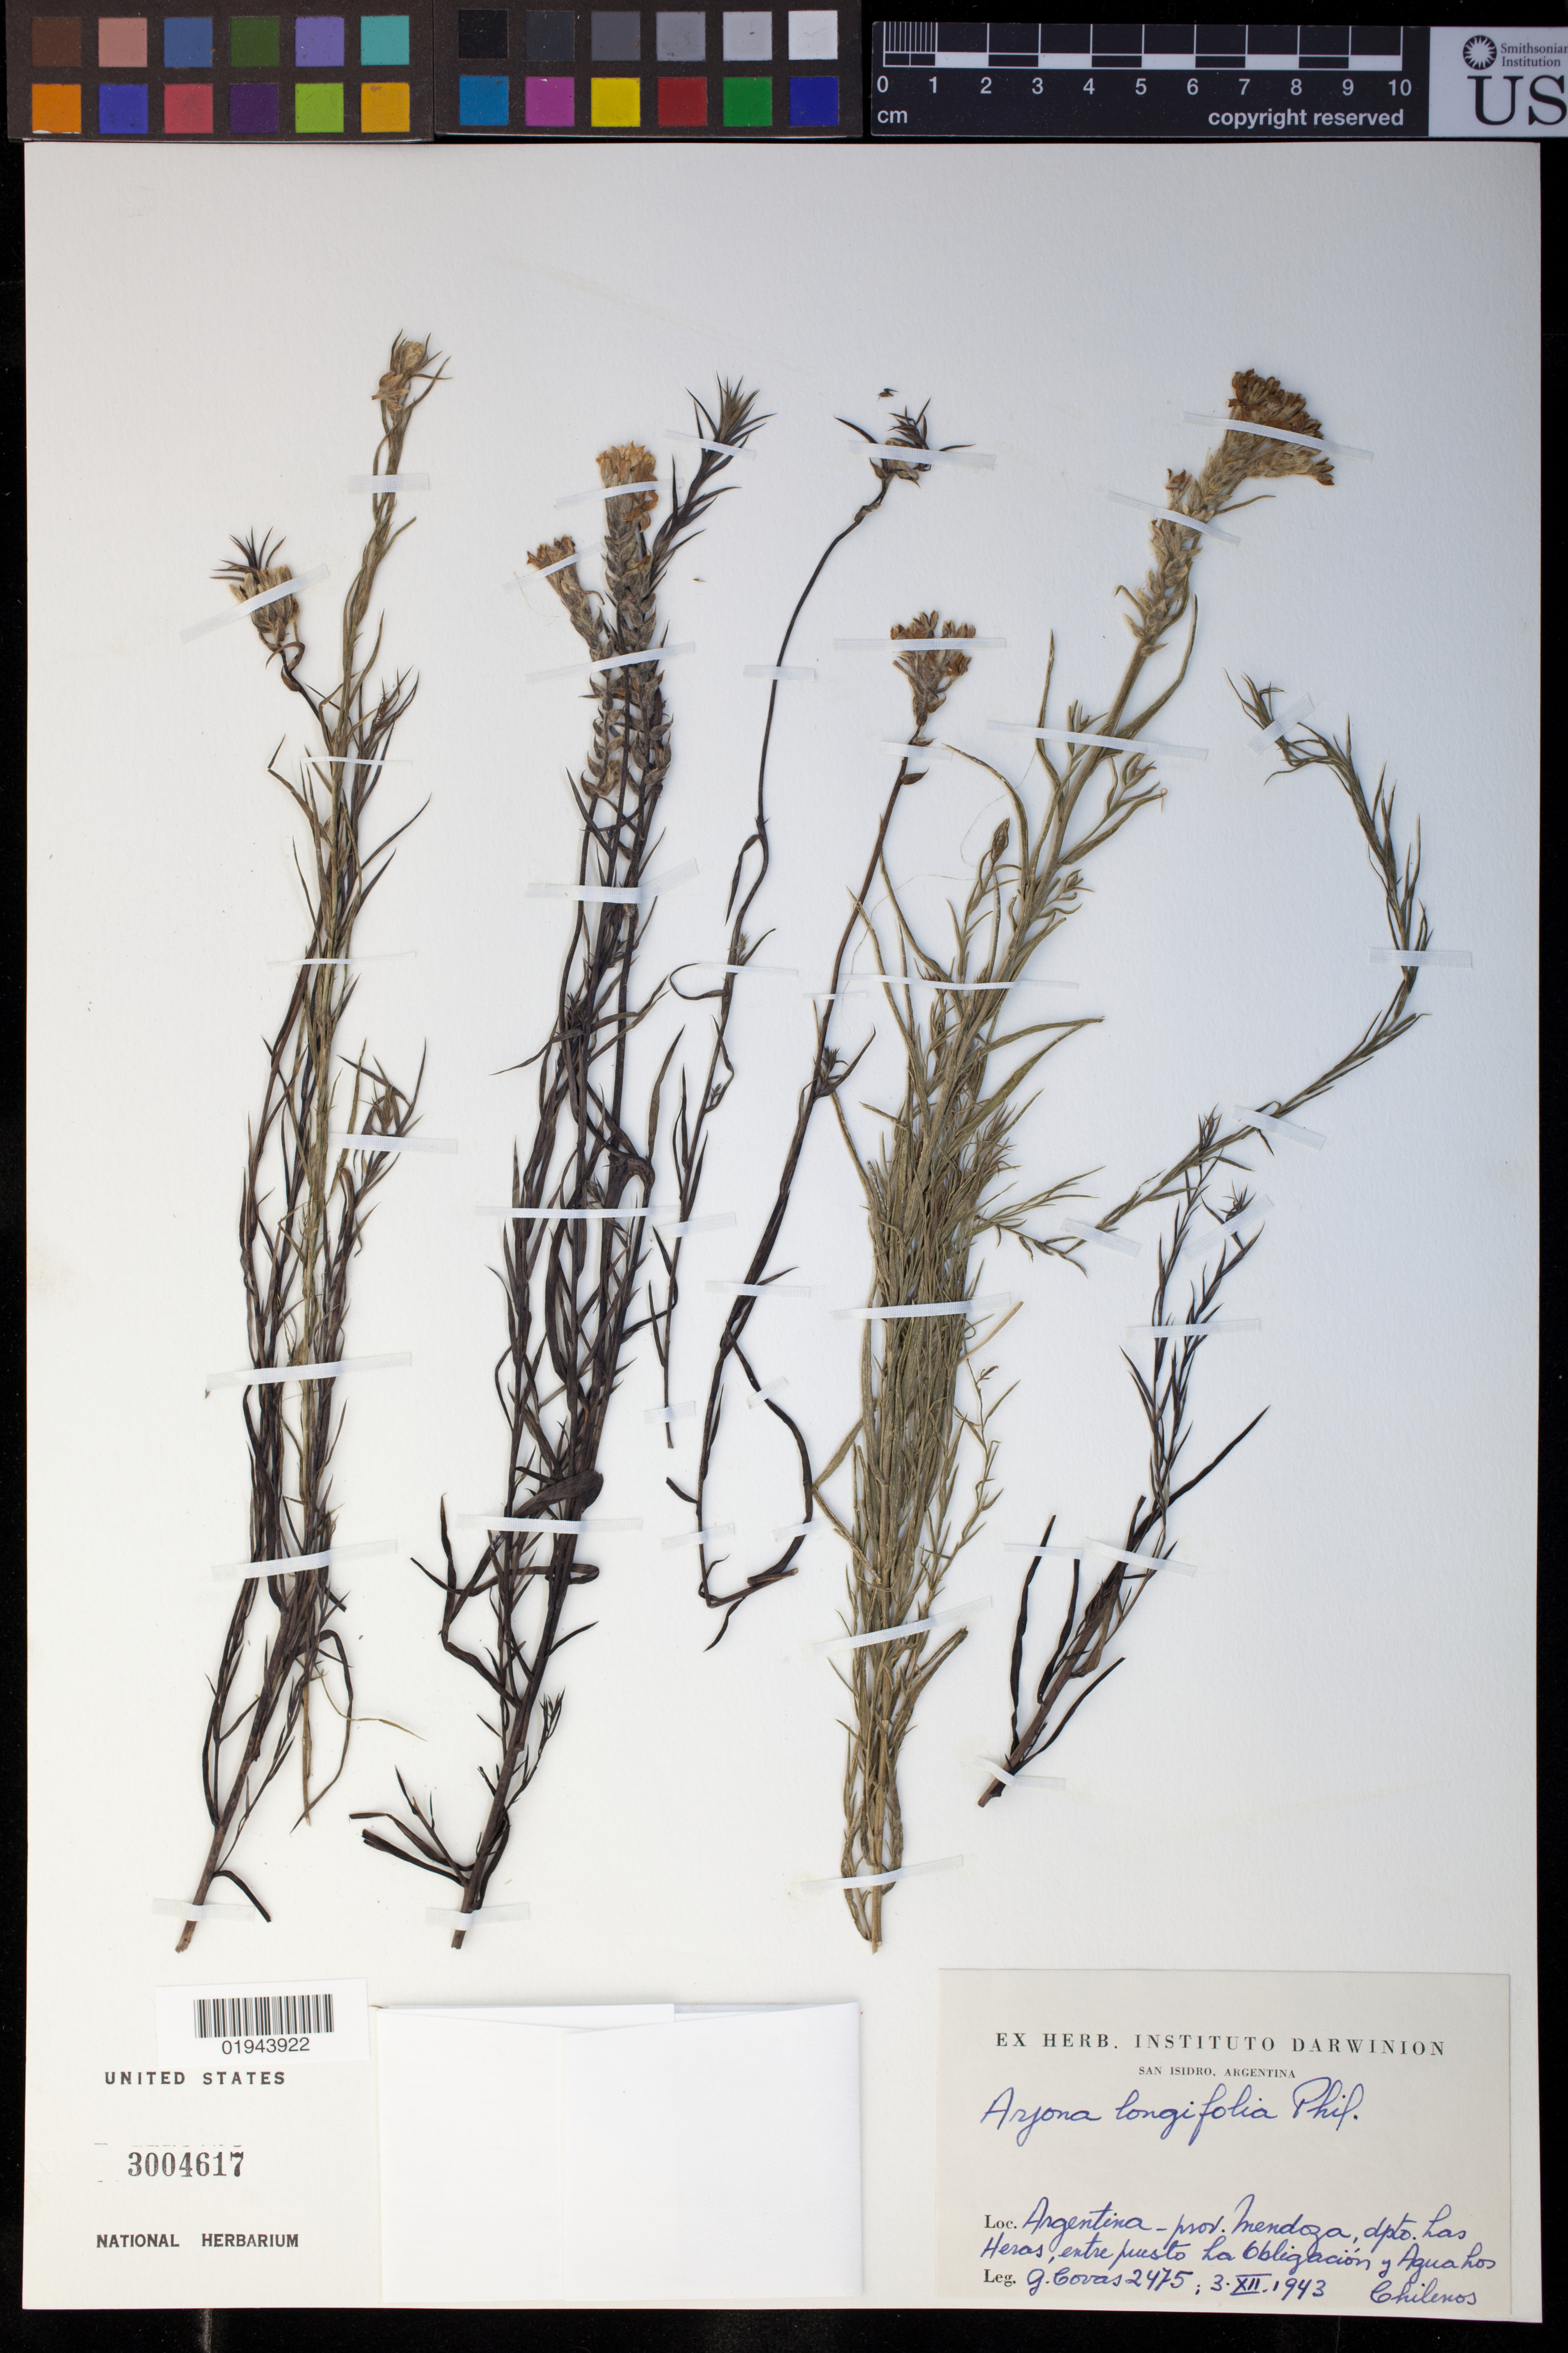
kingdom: Plantae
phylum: Tracheophyta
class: Magnoliopsida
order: Santalales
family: Schoepfiaceae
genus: Arjona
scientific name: Arjona longifolia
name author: Phil.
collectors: G. Covas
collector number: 2475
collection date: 1943-12-03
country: Argentina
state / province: Mendoza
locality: dpto. Las Heras, entre puesto La ObligaciÃ³n y Aguahos Chilenos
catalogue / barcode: US 3004617